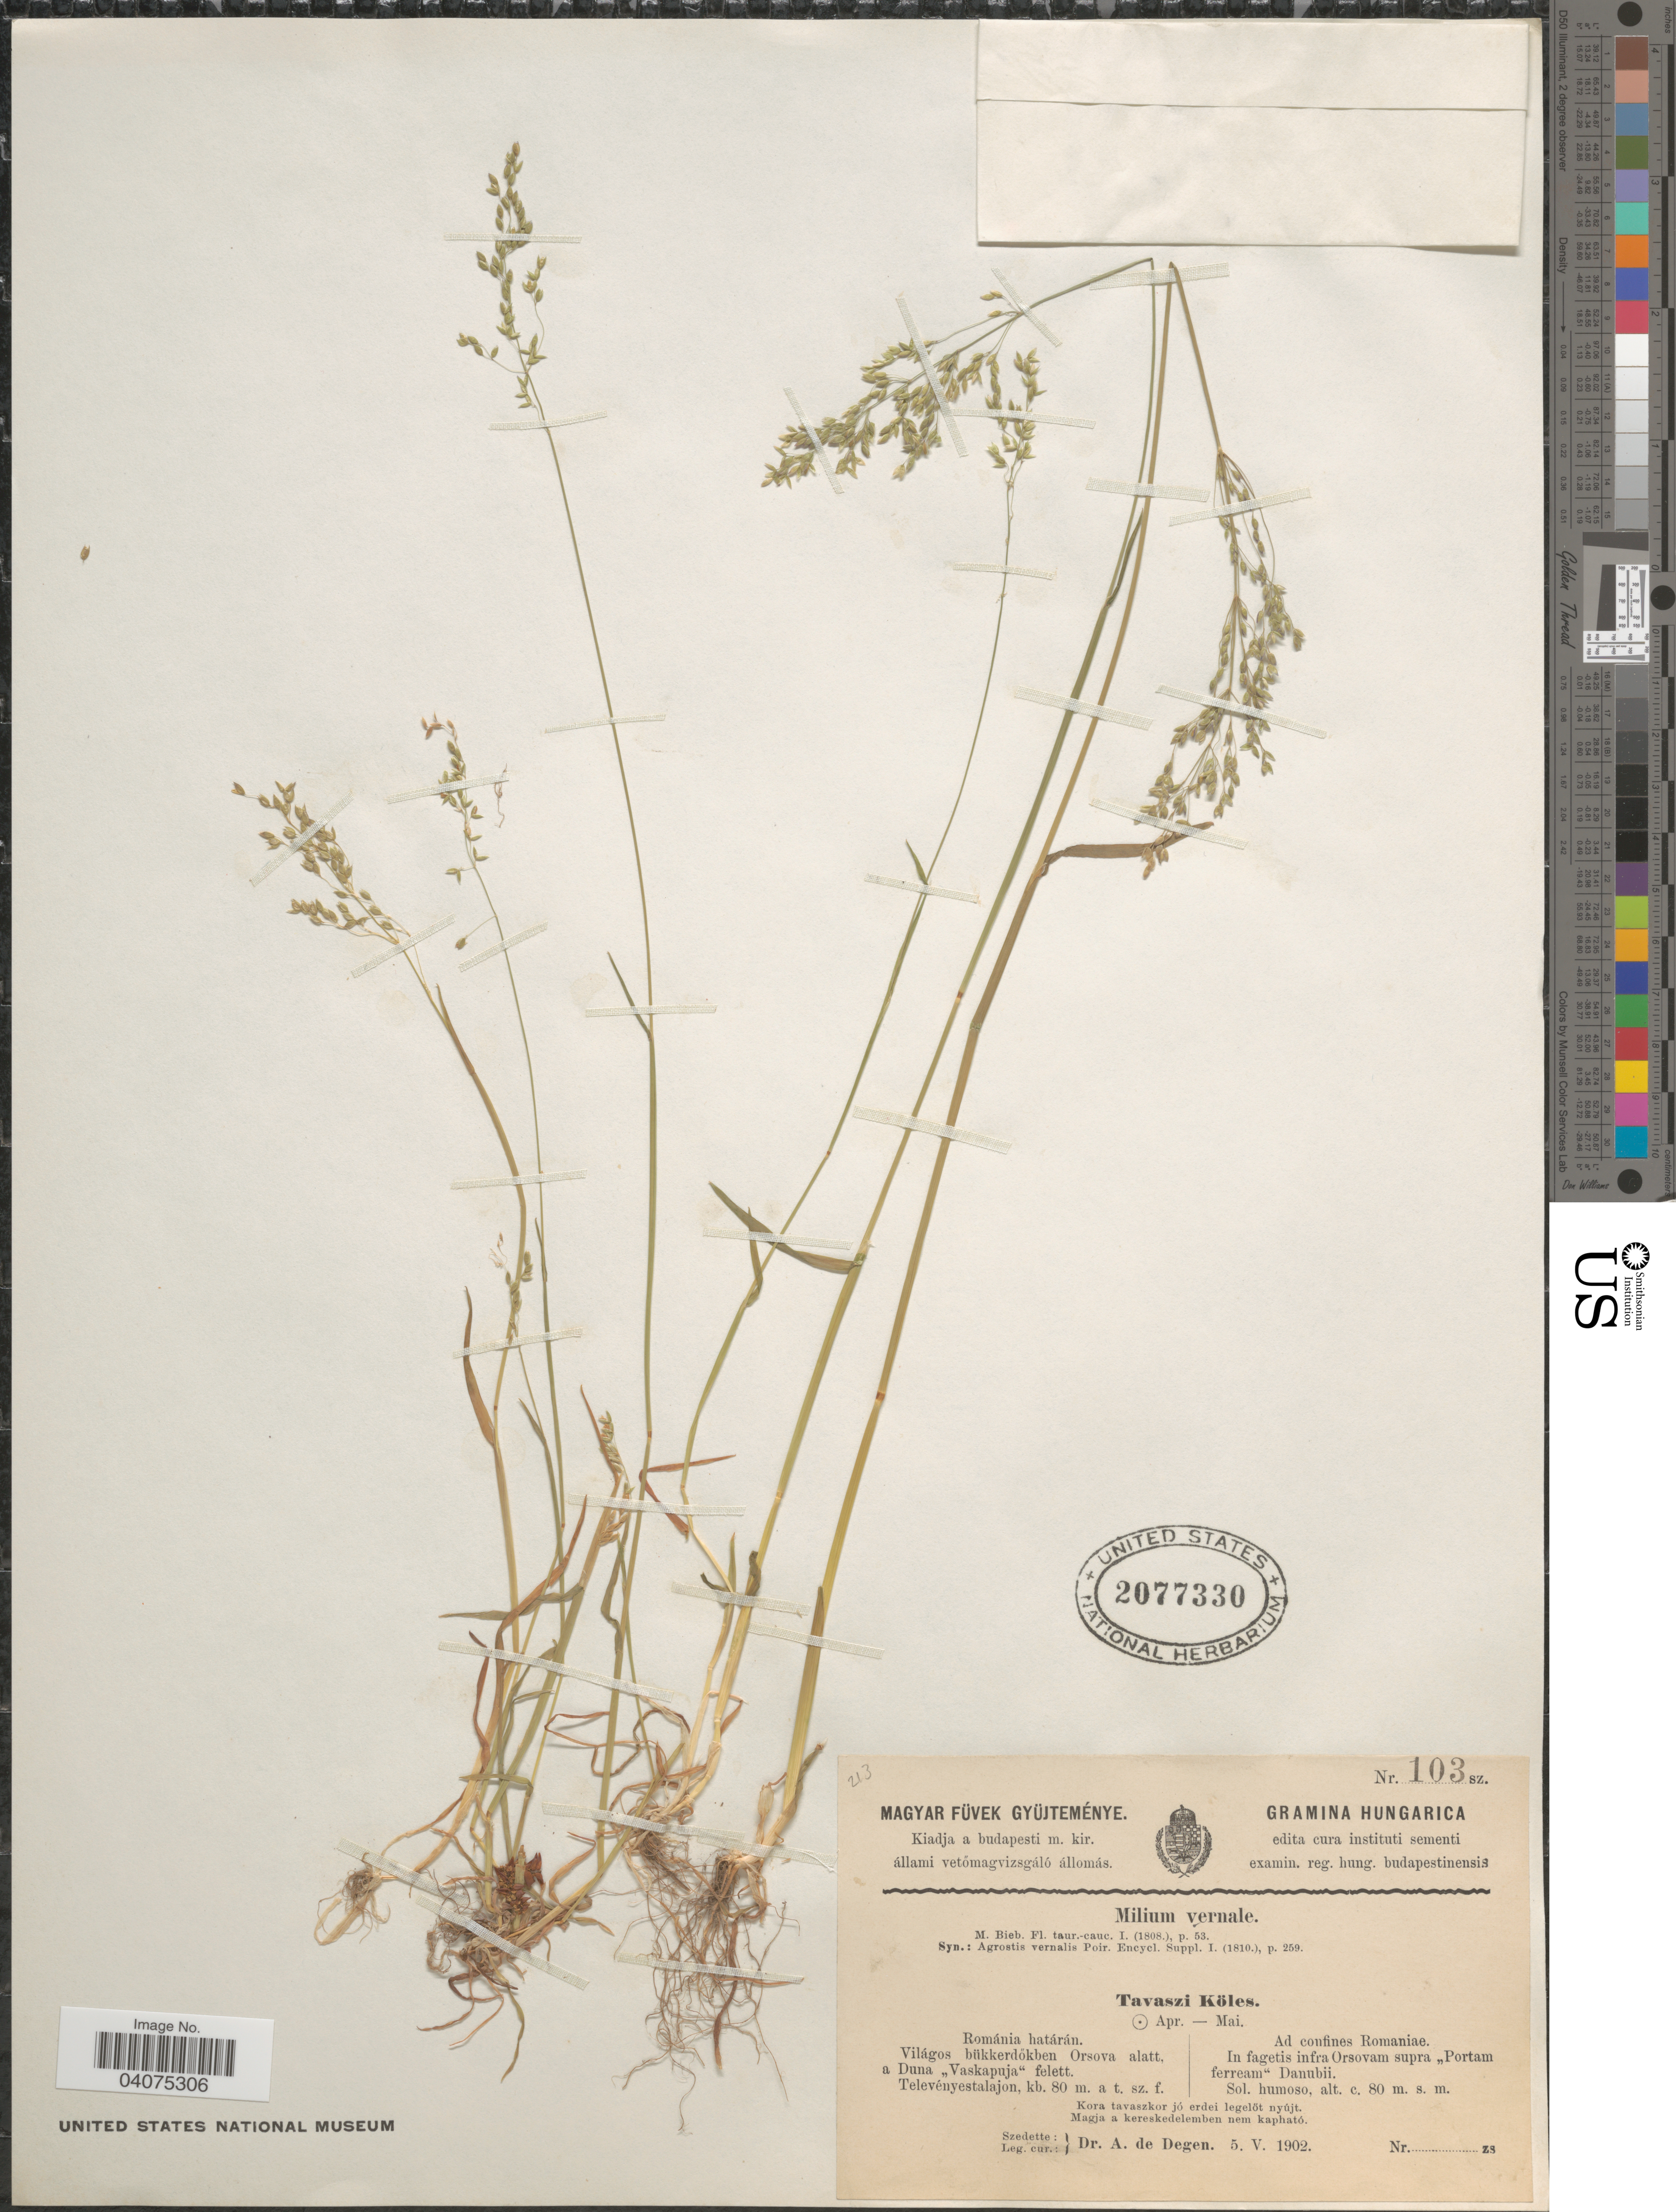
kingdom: Plantae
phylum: Tracheophyta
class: Liliopsida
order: Poales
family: Poaceae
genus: Milium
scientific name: Milium vernale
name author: M. Bieb.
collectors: A. Degen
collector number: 103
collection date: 1902-05-05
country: Romania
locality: Ad confines Romaniae. In fagetis infra Orsovam supra "Portam ferream" Danubii.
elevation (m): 80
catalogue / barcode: US 2077330